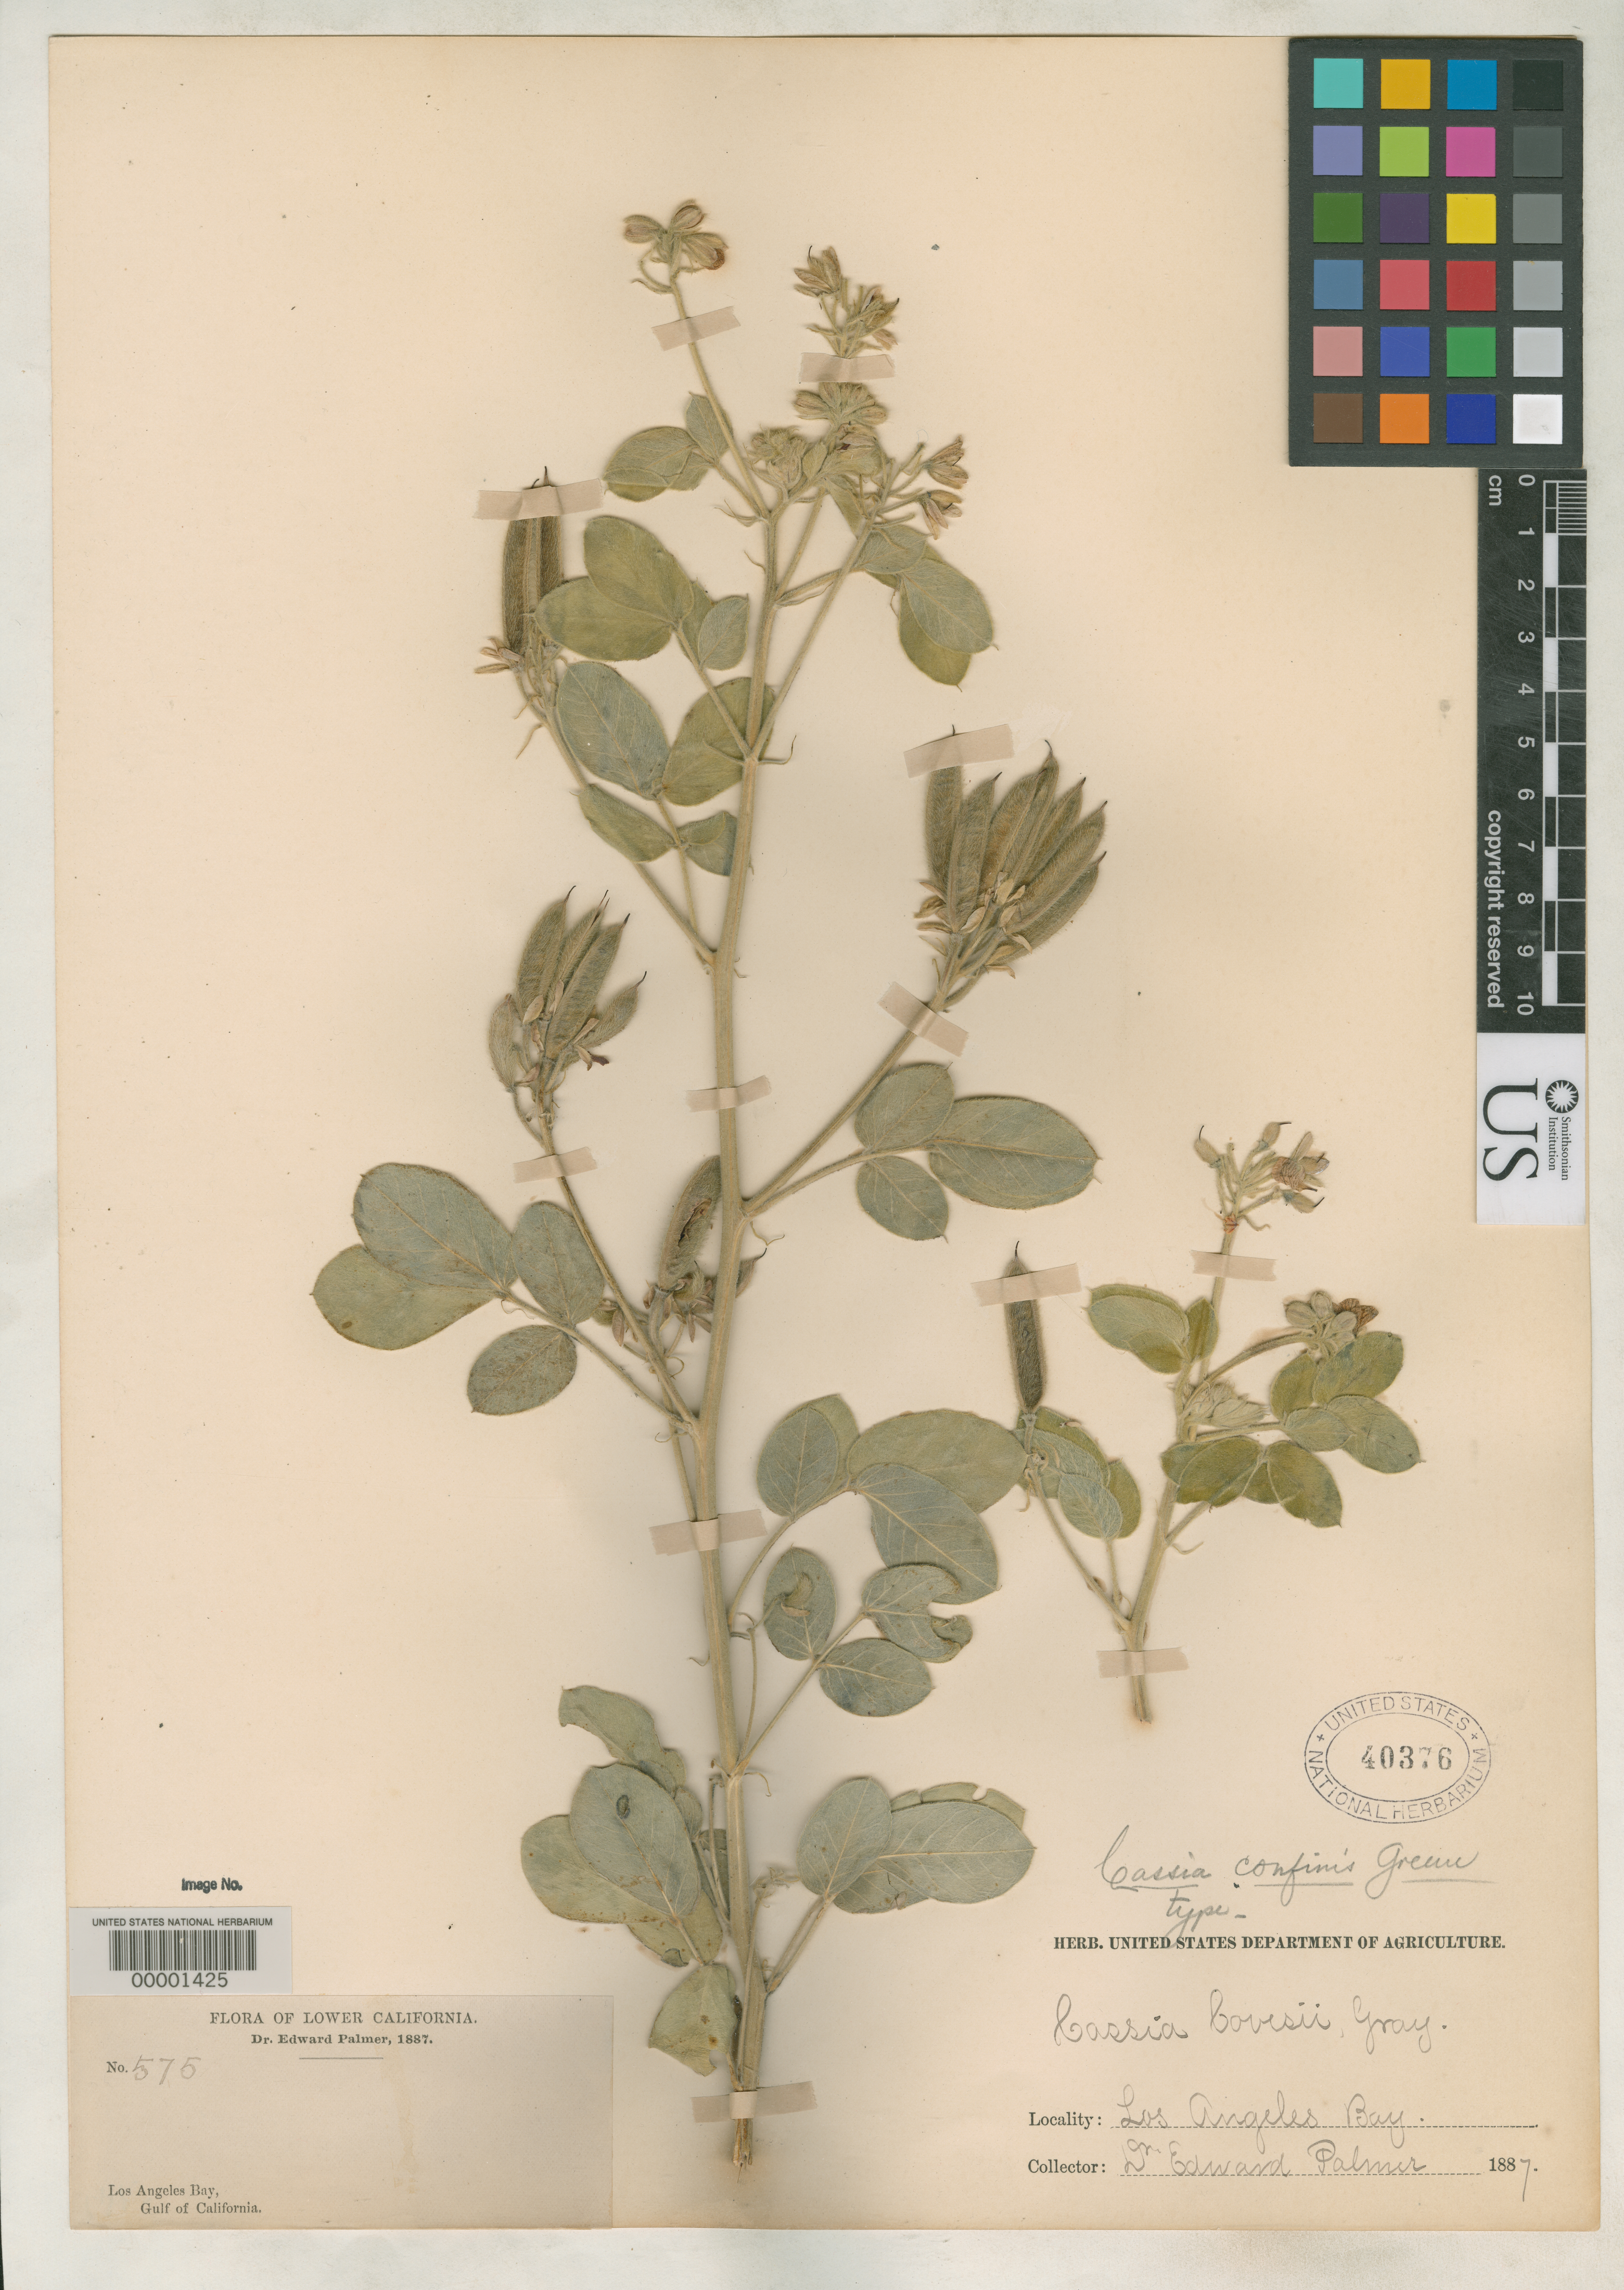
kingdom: Plantae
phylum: Tracheophyta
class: Magnoliopsida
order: Fabales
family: Fabaceae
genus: Cassia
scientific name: Cassia confinis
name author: Greene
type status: Type Collection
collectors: E. Palmer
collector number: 575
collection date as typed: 1887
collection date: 1887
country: Mexico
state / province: Baja California Norte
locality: Lower California, Los Angeles Bay, Gulf of California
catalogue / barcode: US 40376